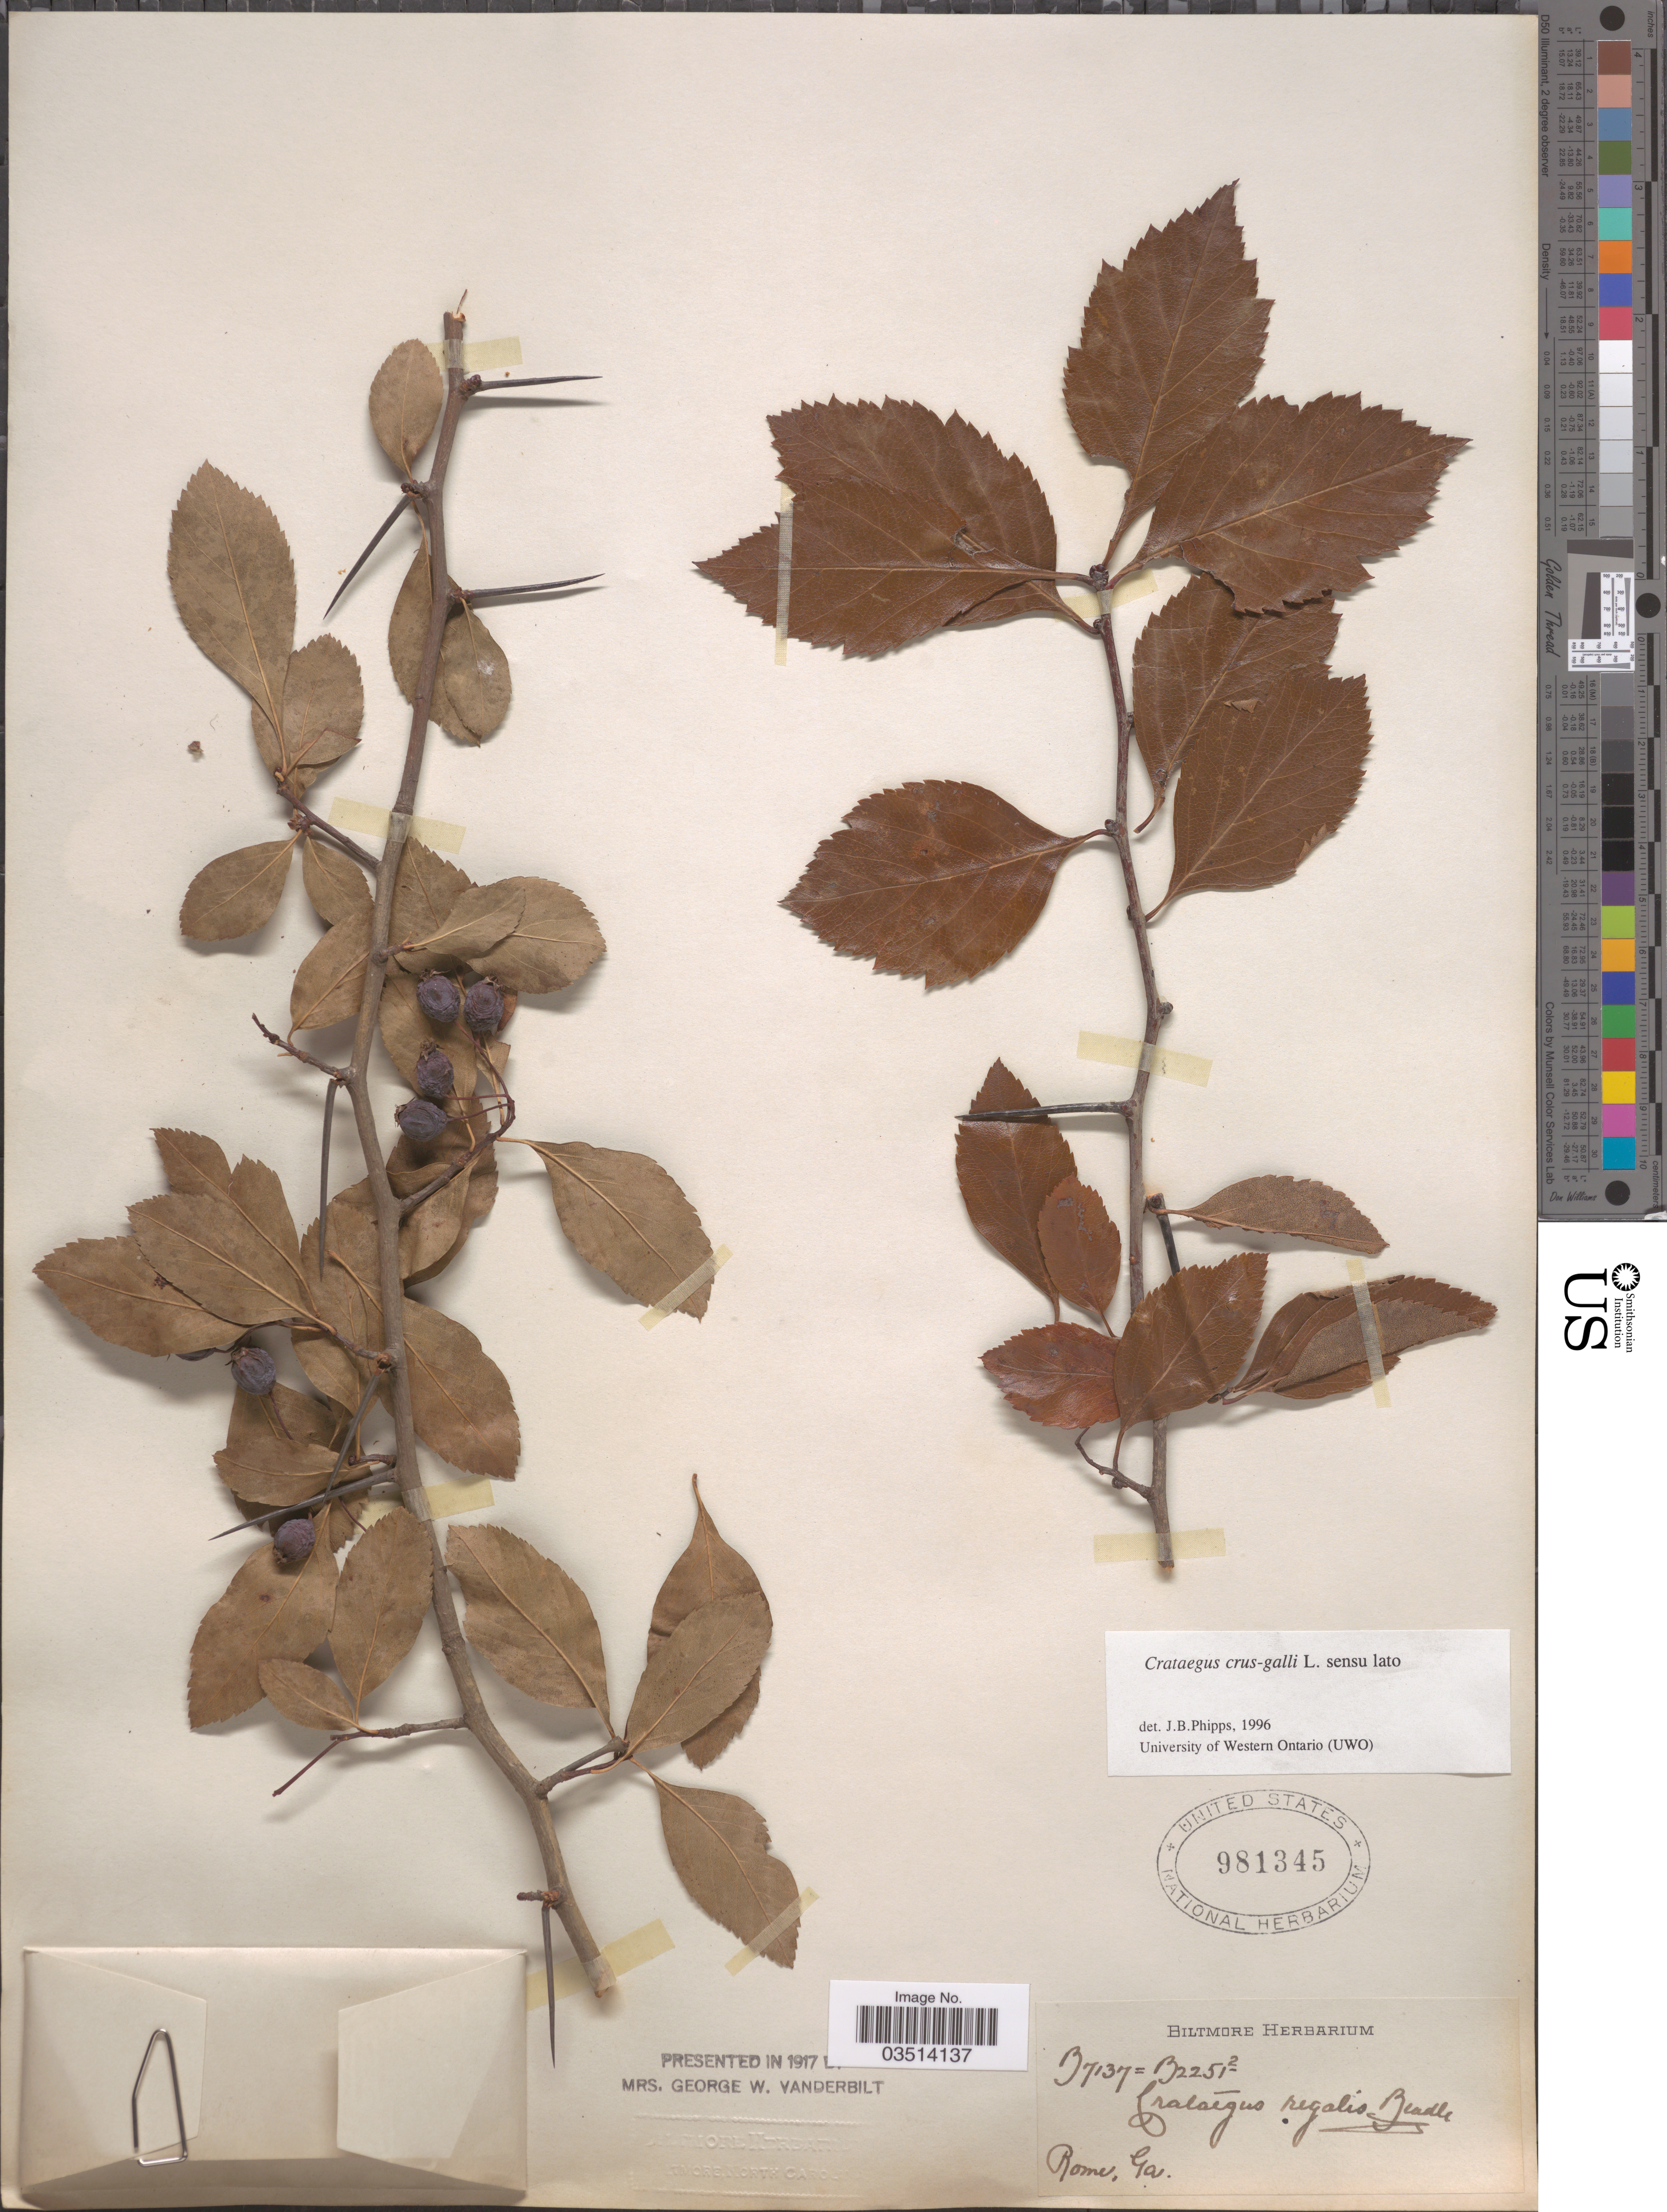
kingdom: Plantae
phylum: Tracheophyta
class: Magnoliopsida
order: Rosales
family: Rosaceae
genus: Crataegus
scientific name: Crataegus crus-galli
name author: L.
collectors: ex herb. Biltmore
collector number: B7137=B22512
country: United States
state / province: Georgia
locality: Rome.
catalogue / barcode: US 981345